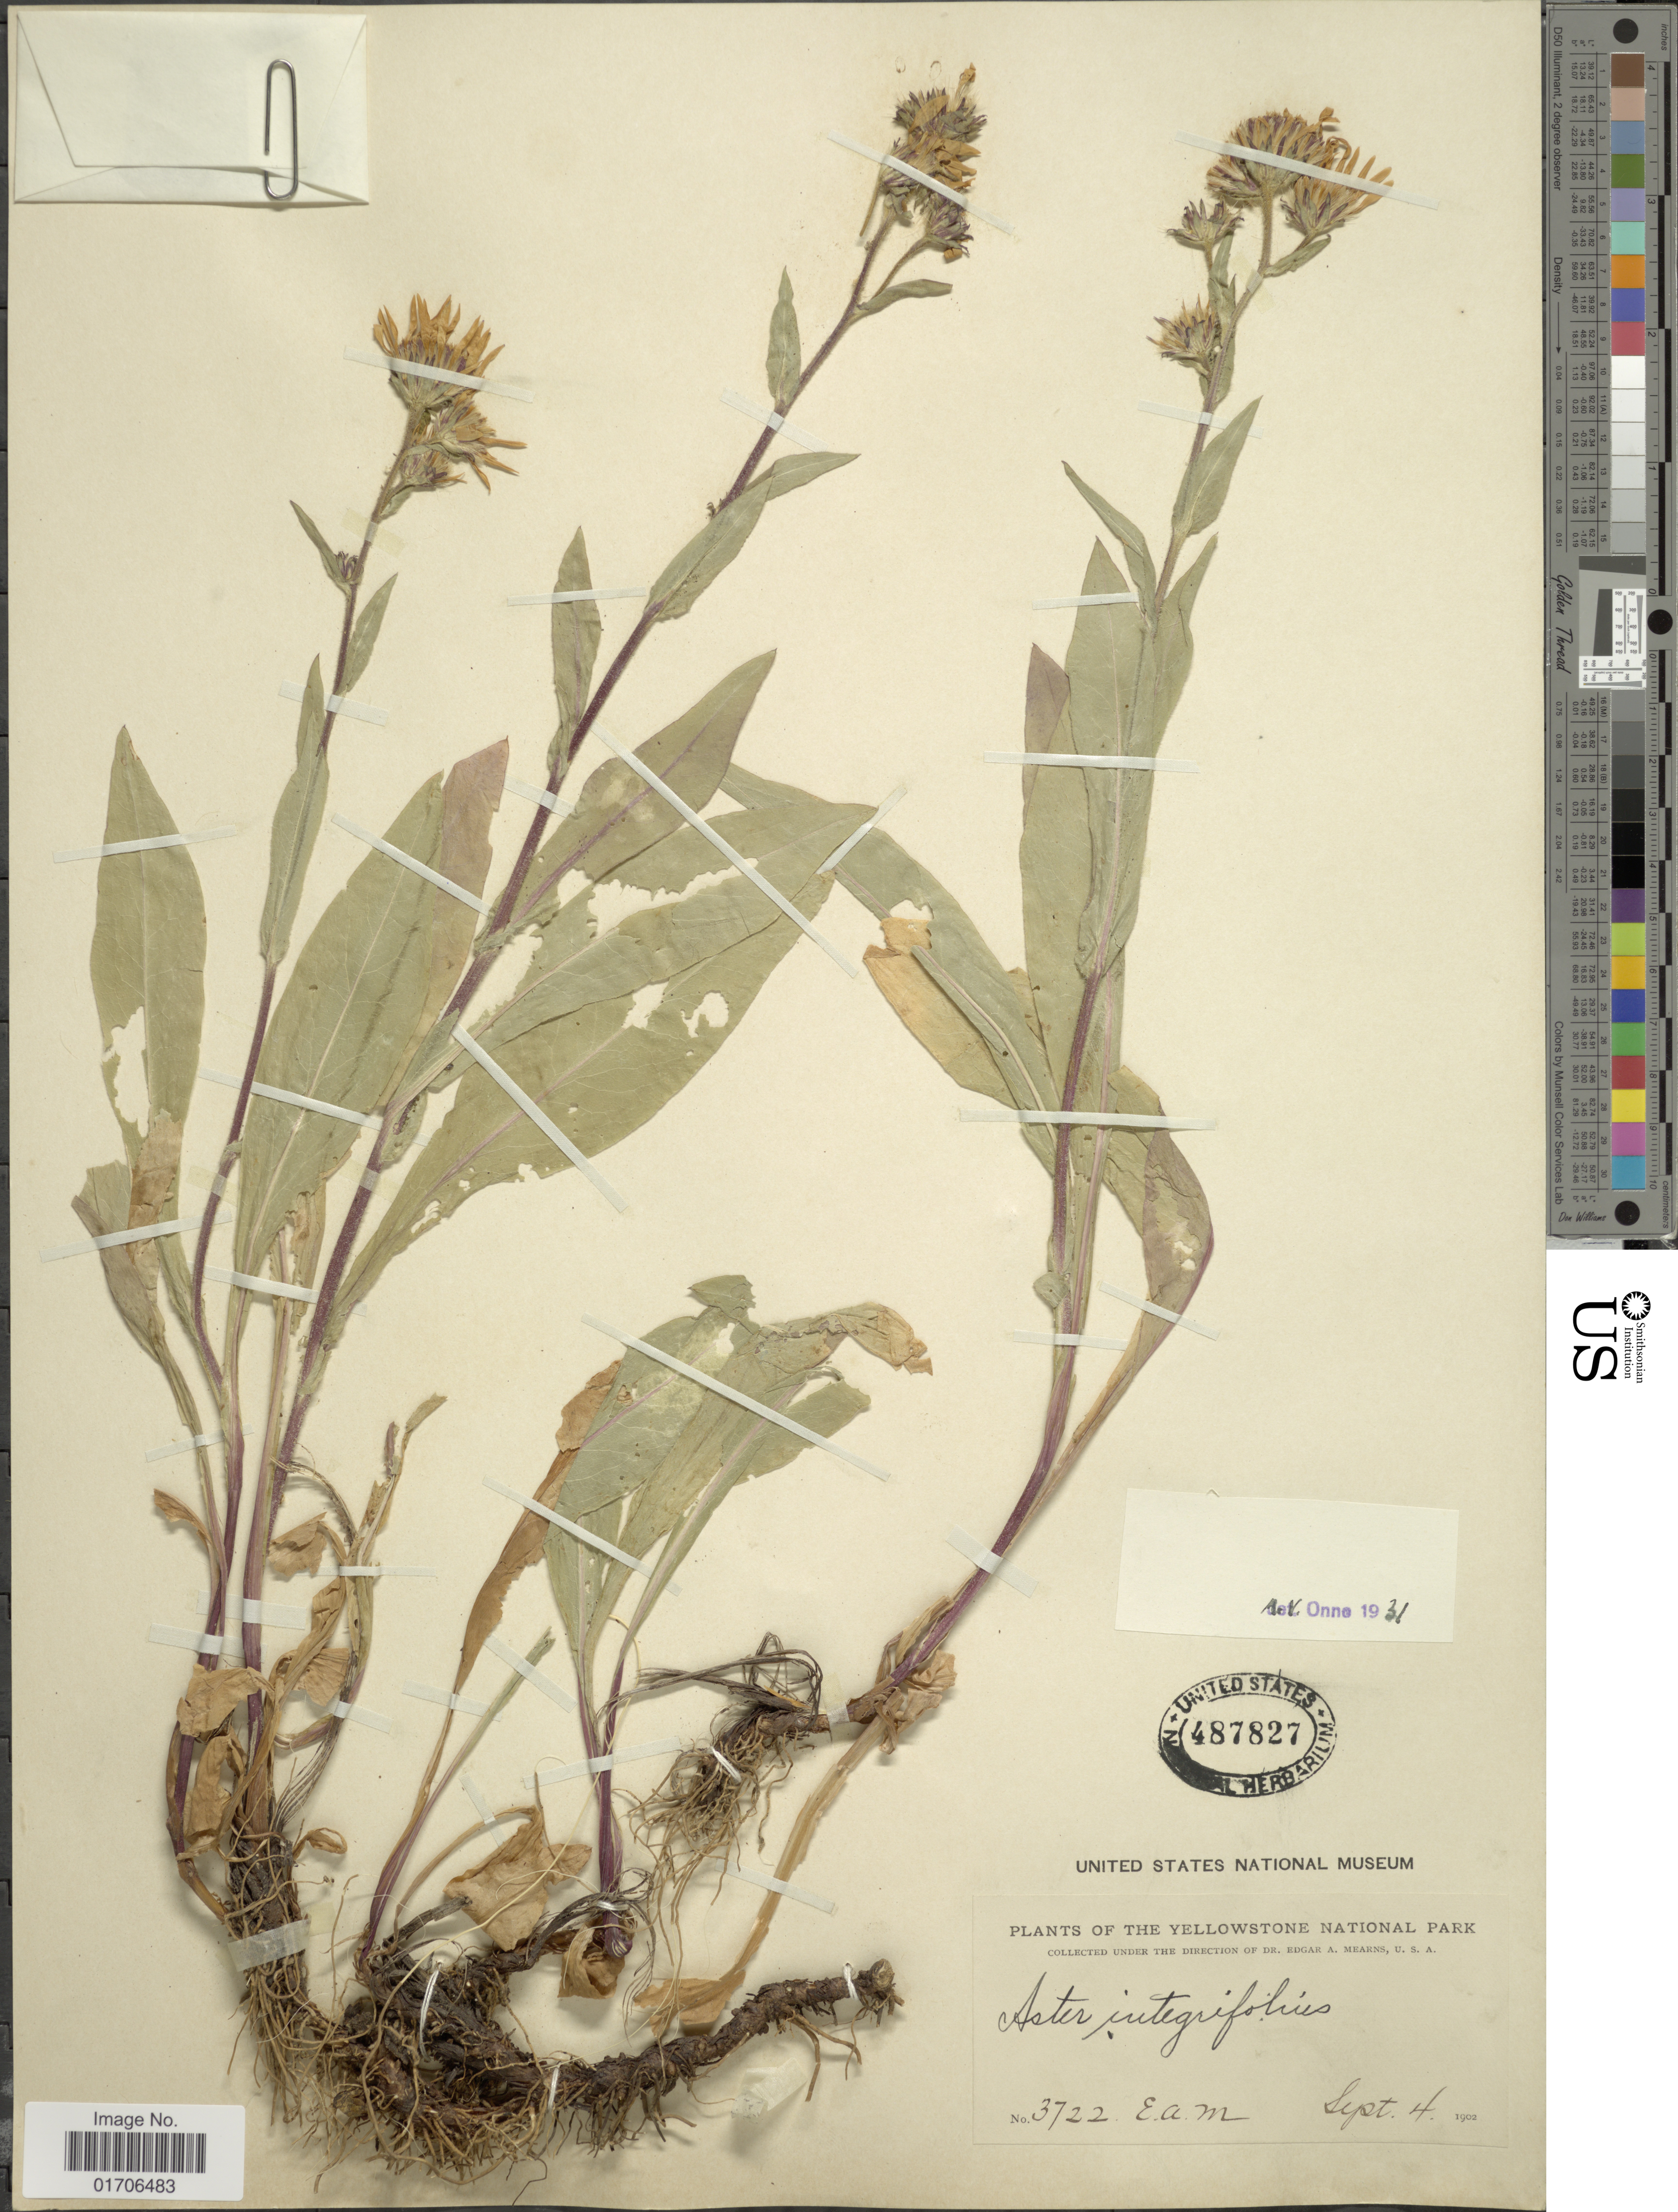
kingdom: Plantae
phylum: Tracheophyta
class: Magnoliopsida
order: Asterales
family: Asteraceae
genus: Eurybia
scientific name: Eurybia integrifolia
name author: (Nutt.) G.L. Nesom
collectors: E. A. Mearns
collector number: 3722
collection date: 1902-09-04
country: United States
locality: Yellowstone National Park.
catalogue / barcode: US 487827